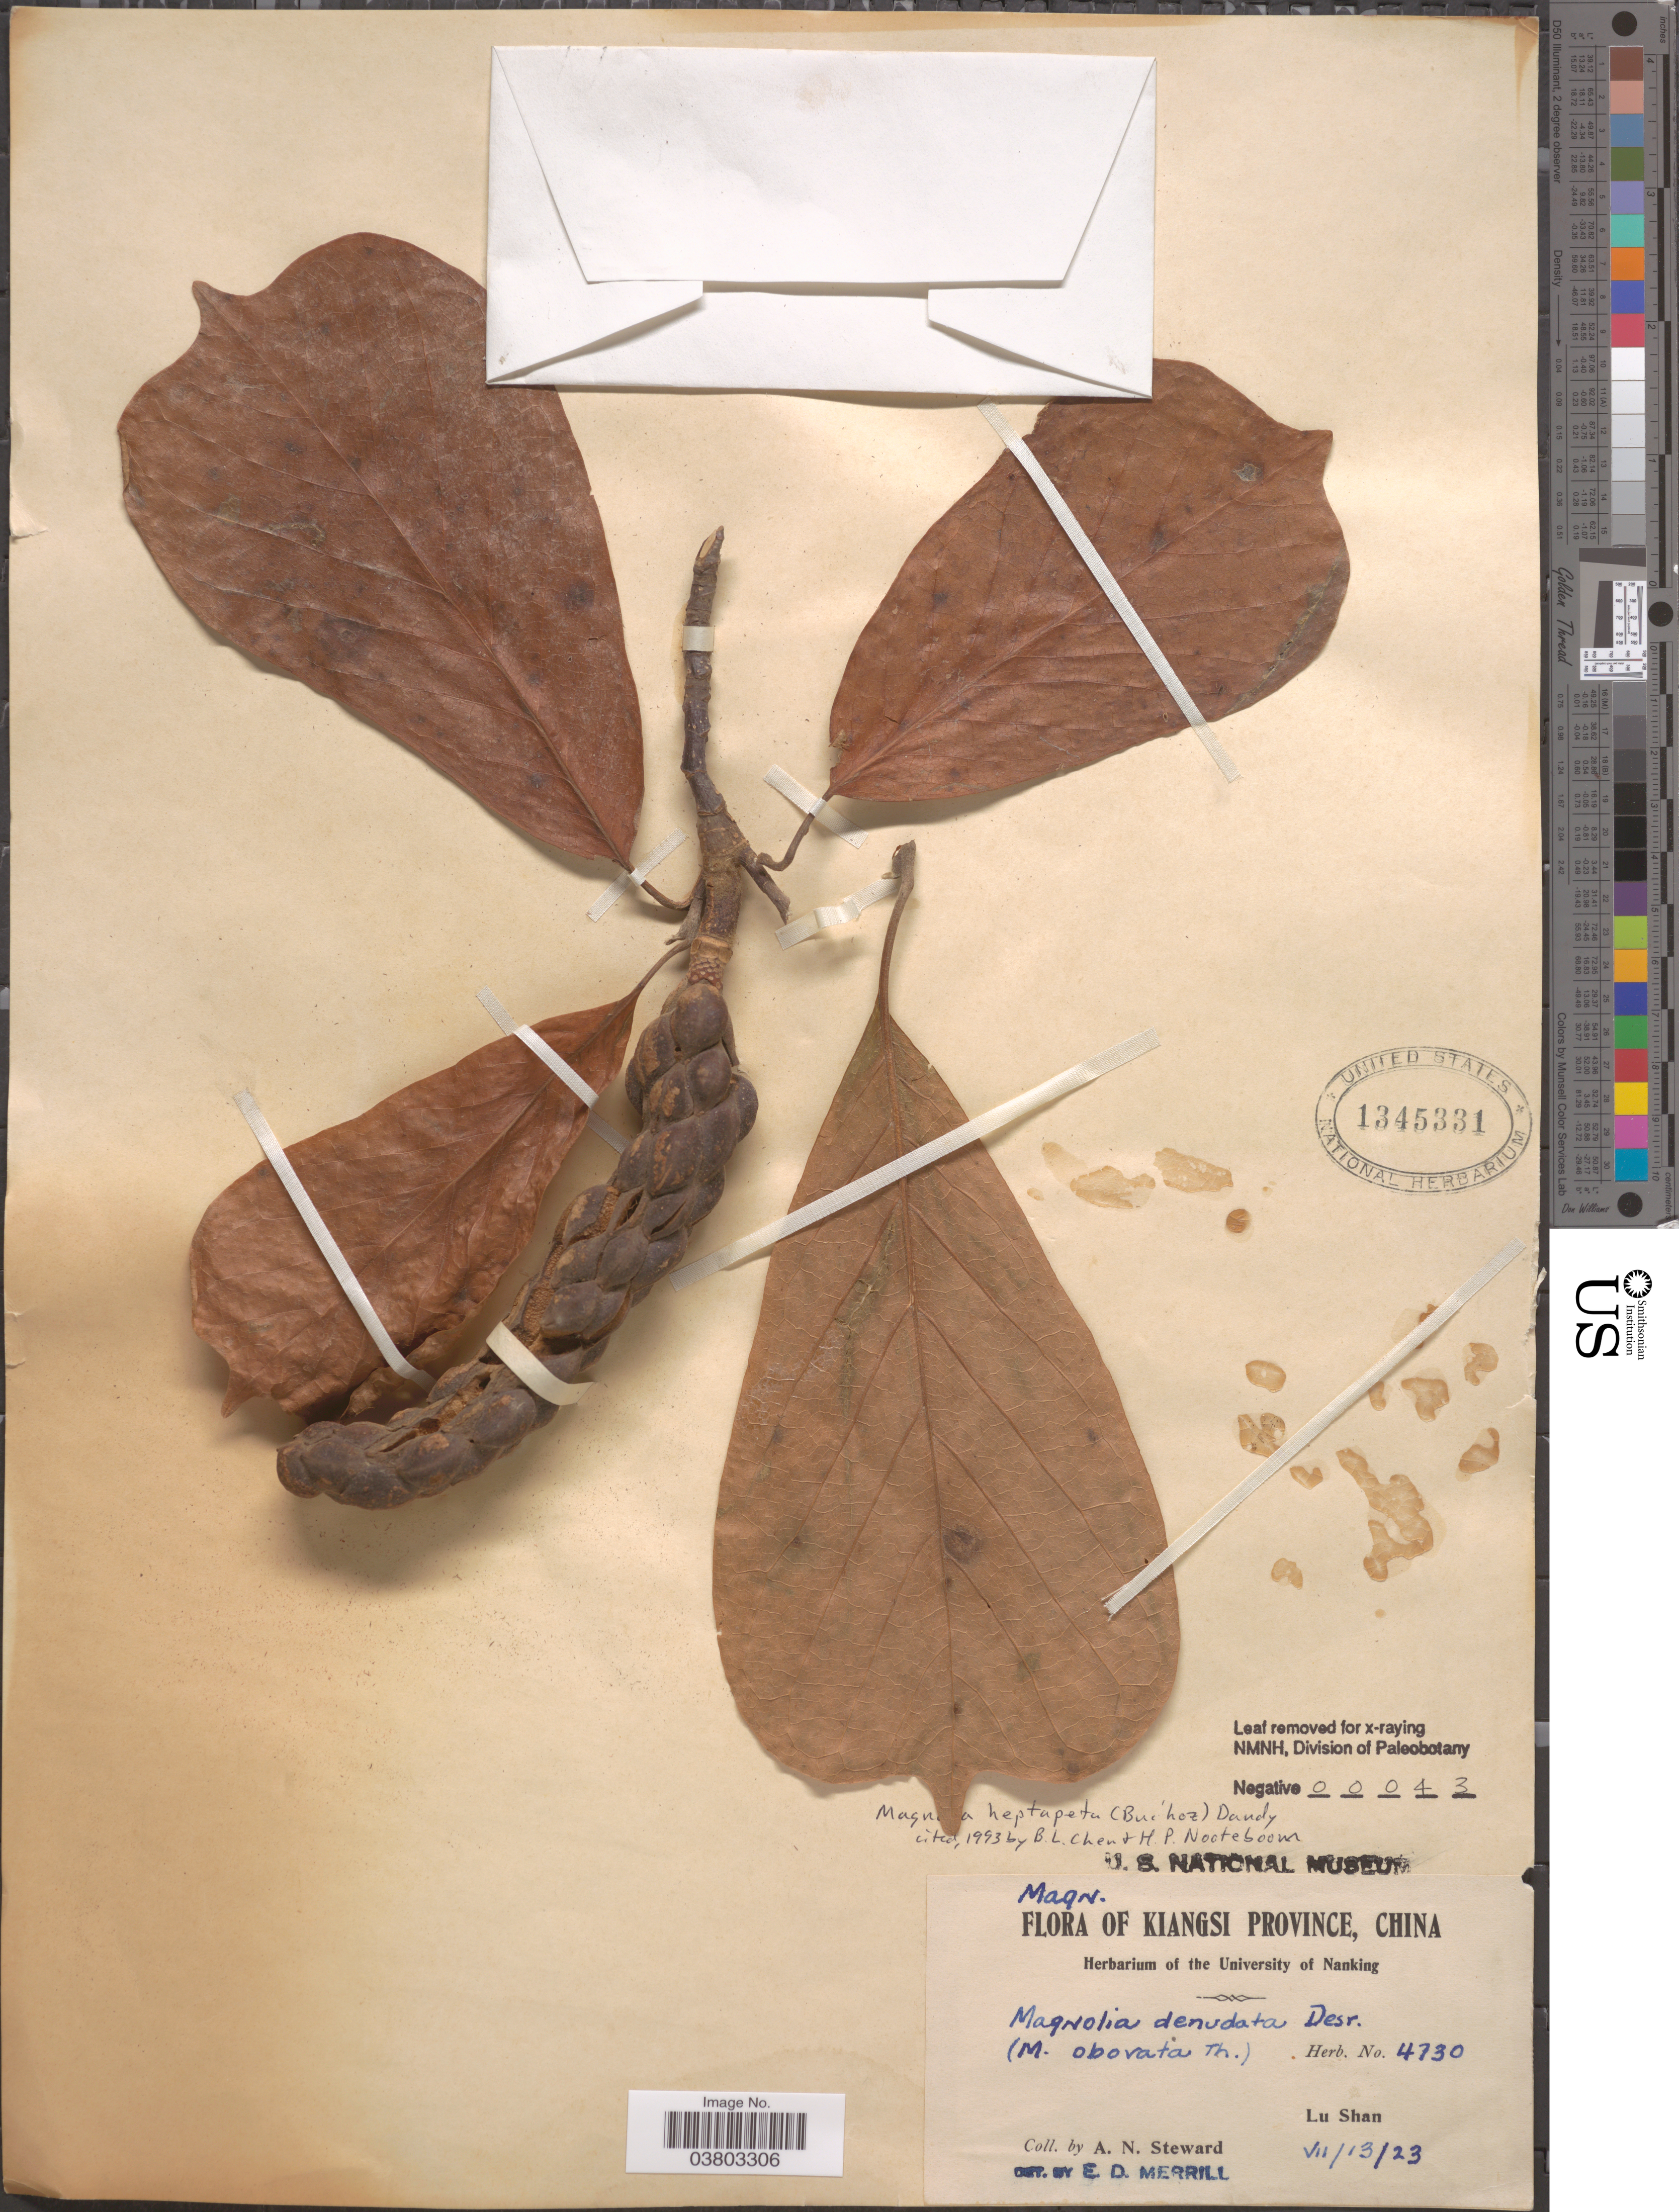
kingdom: Plantae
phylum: Tracheophyta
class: Magnoliopsida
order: Magnoliales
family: Magnoliaceae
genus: Magnolia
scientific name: Magnolia heptapeta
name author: (Buc'hoz) Dandy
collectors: A. N. Steward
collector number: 4730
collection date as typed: Transcribed d/m/y: 13/7/23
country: China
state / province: Jiangxi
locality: Kiangsi Province. Lu Shan.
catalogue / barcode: US 1345331